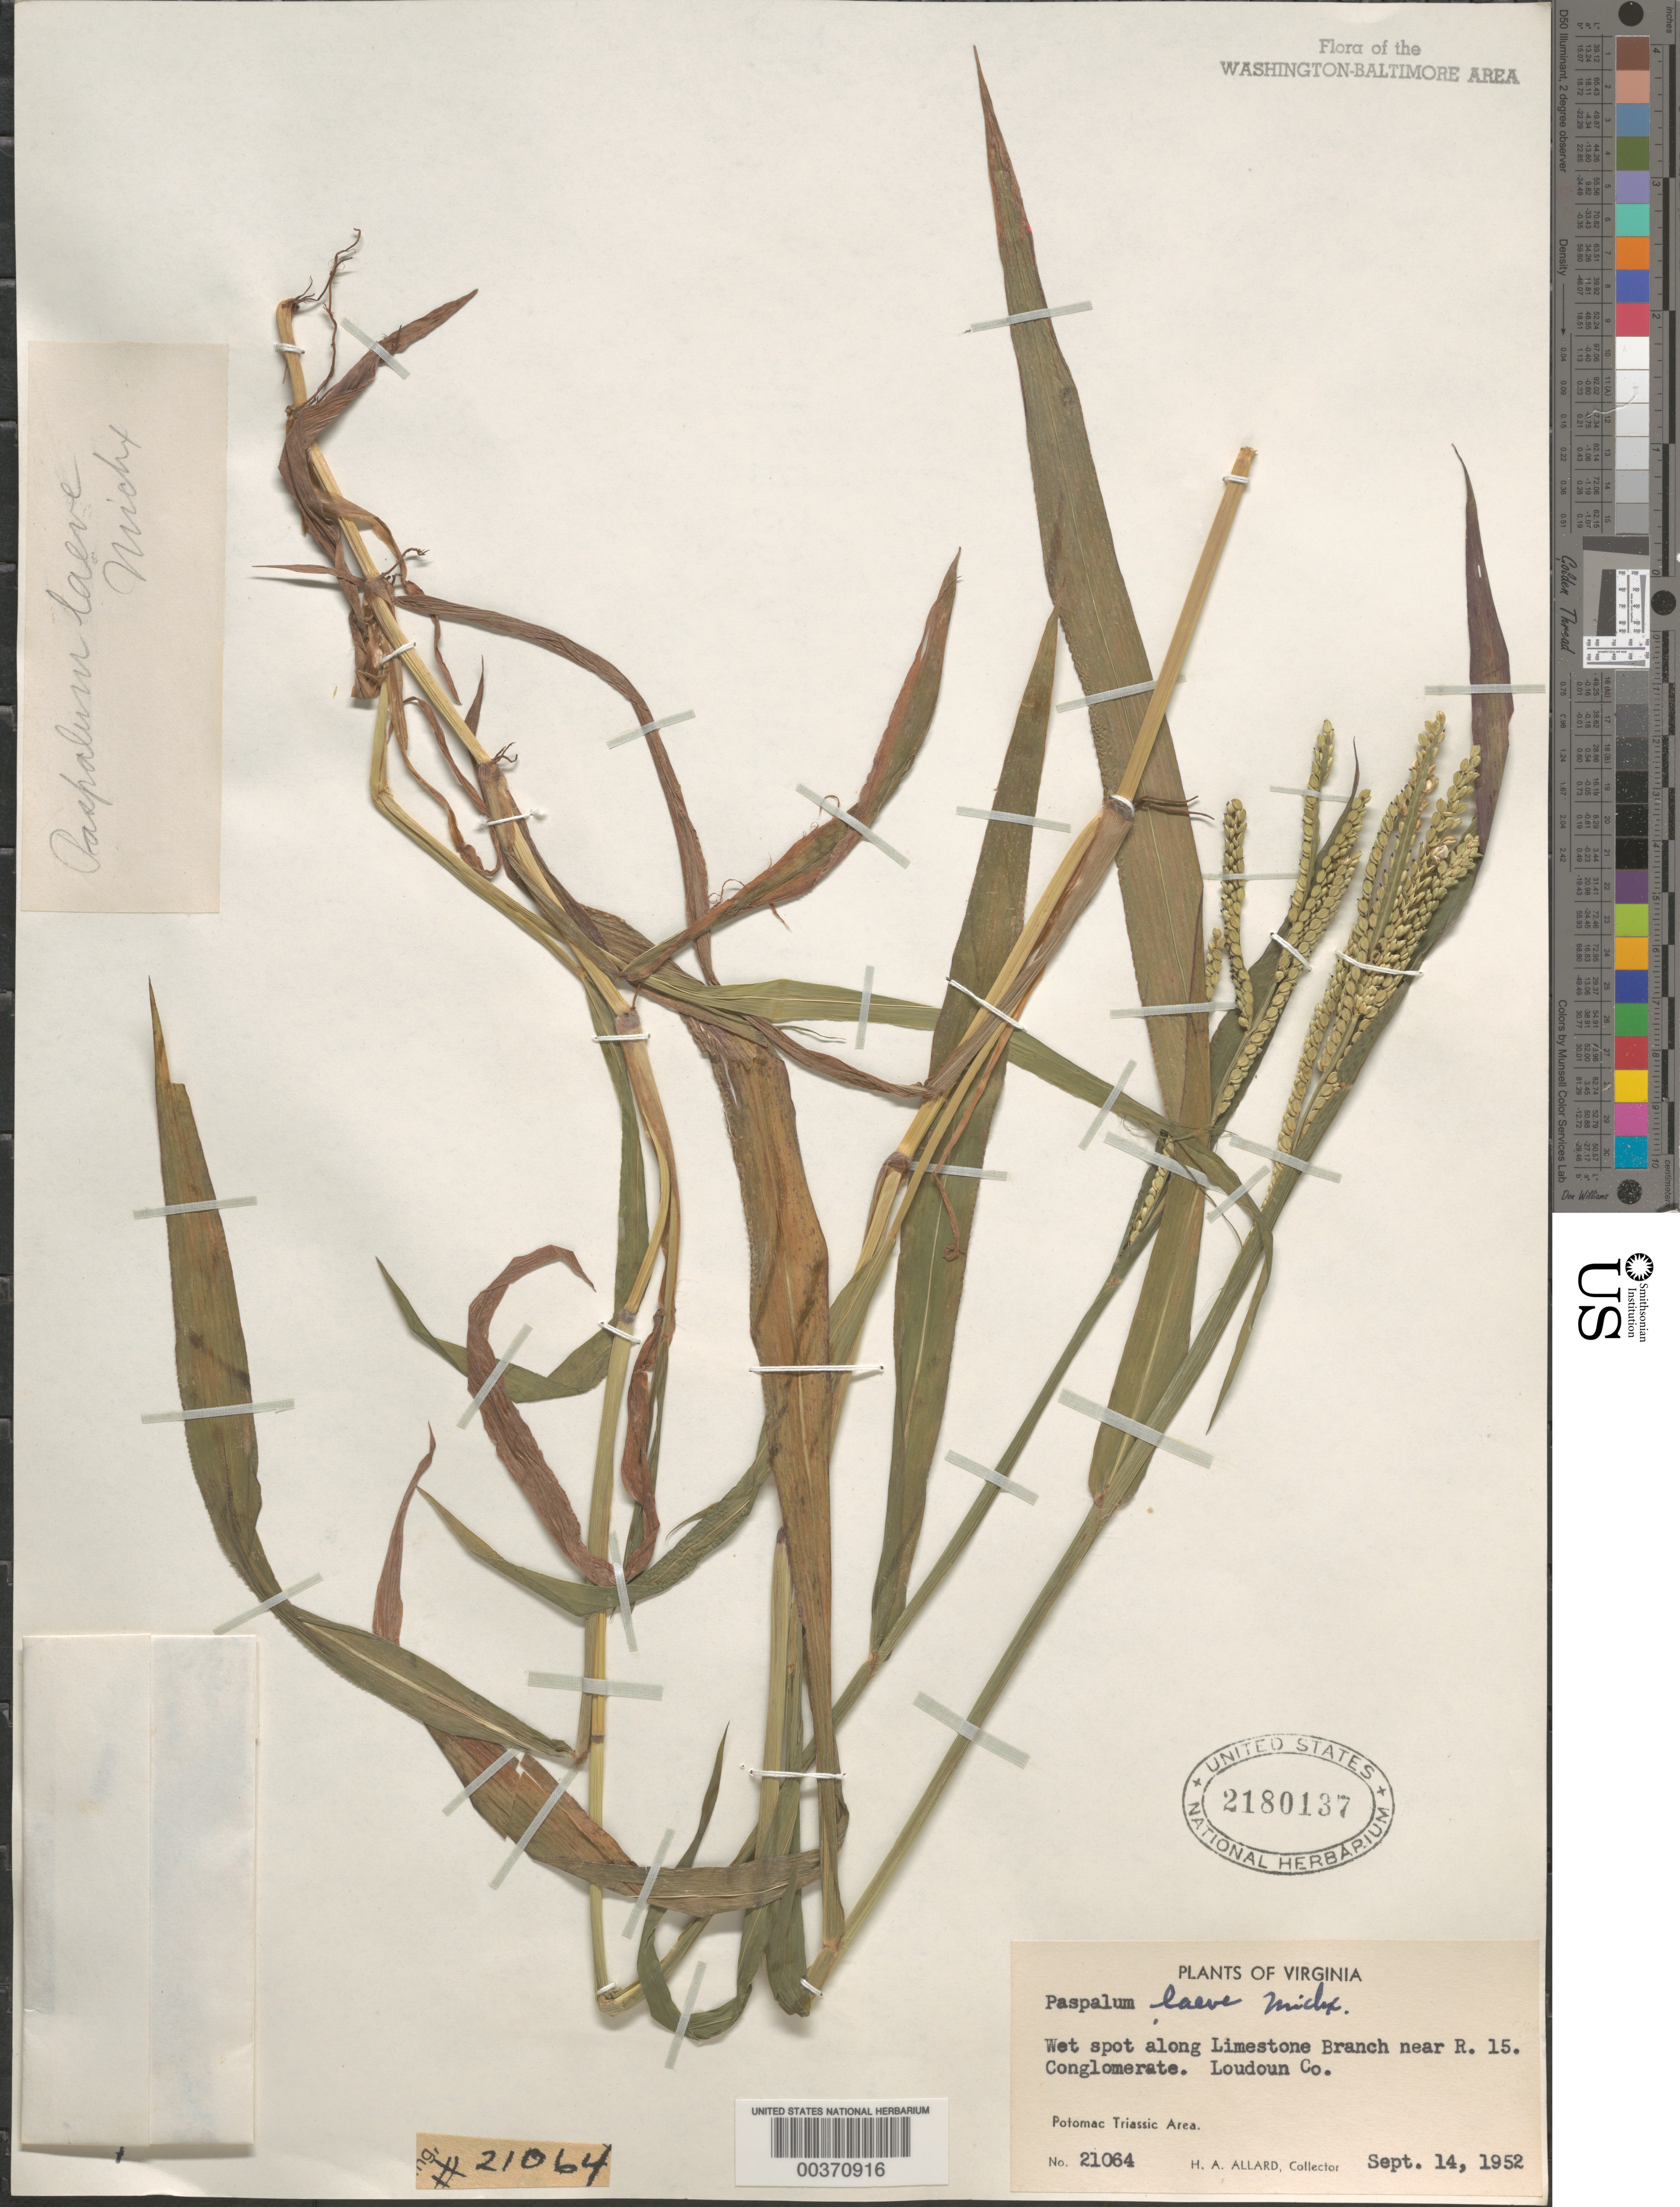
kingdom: Plantae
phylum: Tracheophyta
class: Liliopsida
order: Poales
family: Poaceae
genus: Paspalum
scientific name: Paspalum laeve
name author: Michx.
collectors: H. A. Allard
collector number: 21064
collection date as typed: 14 Sep 1952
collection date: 1952-09-14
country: United States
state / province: Virginia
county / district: Loudoun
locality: Limestone Branch, Route 15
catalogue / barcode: US 2180137